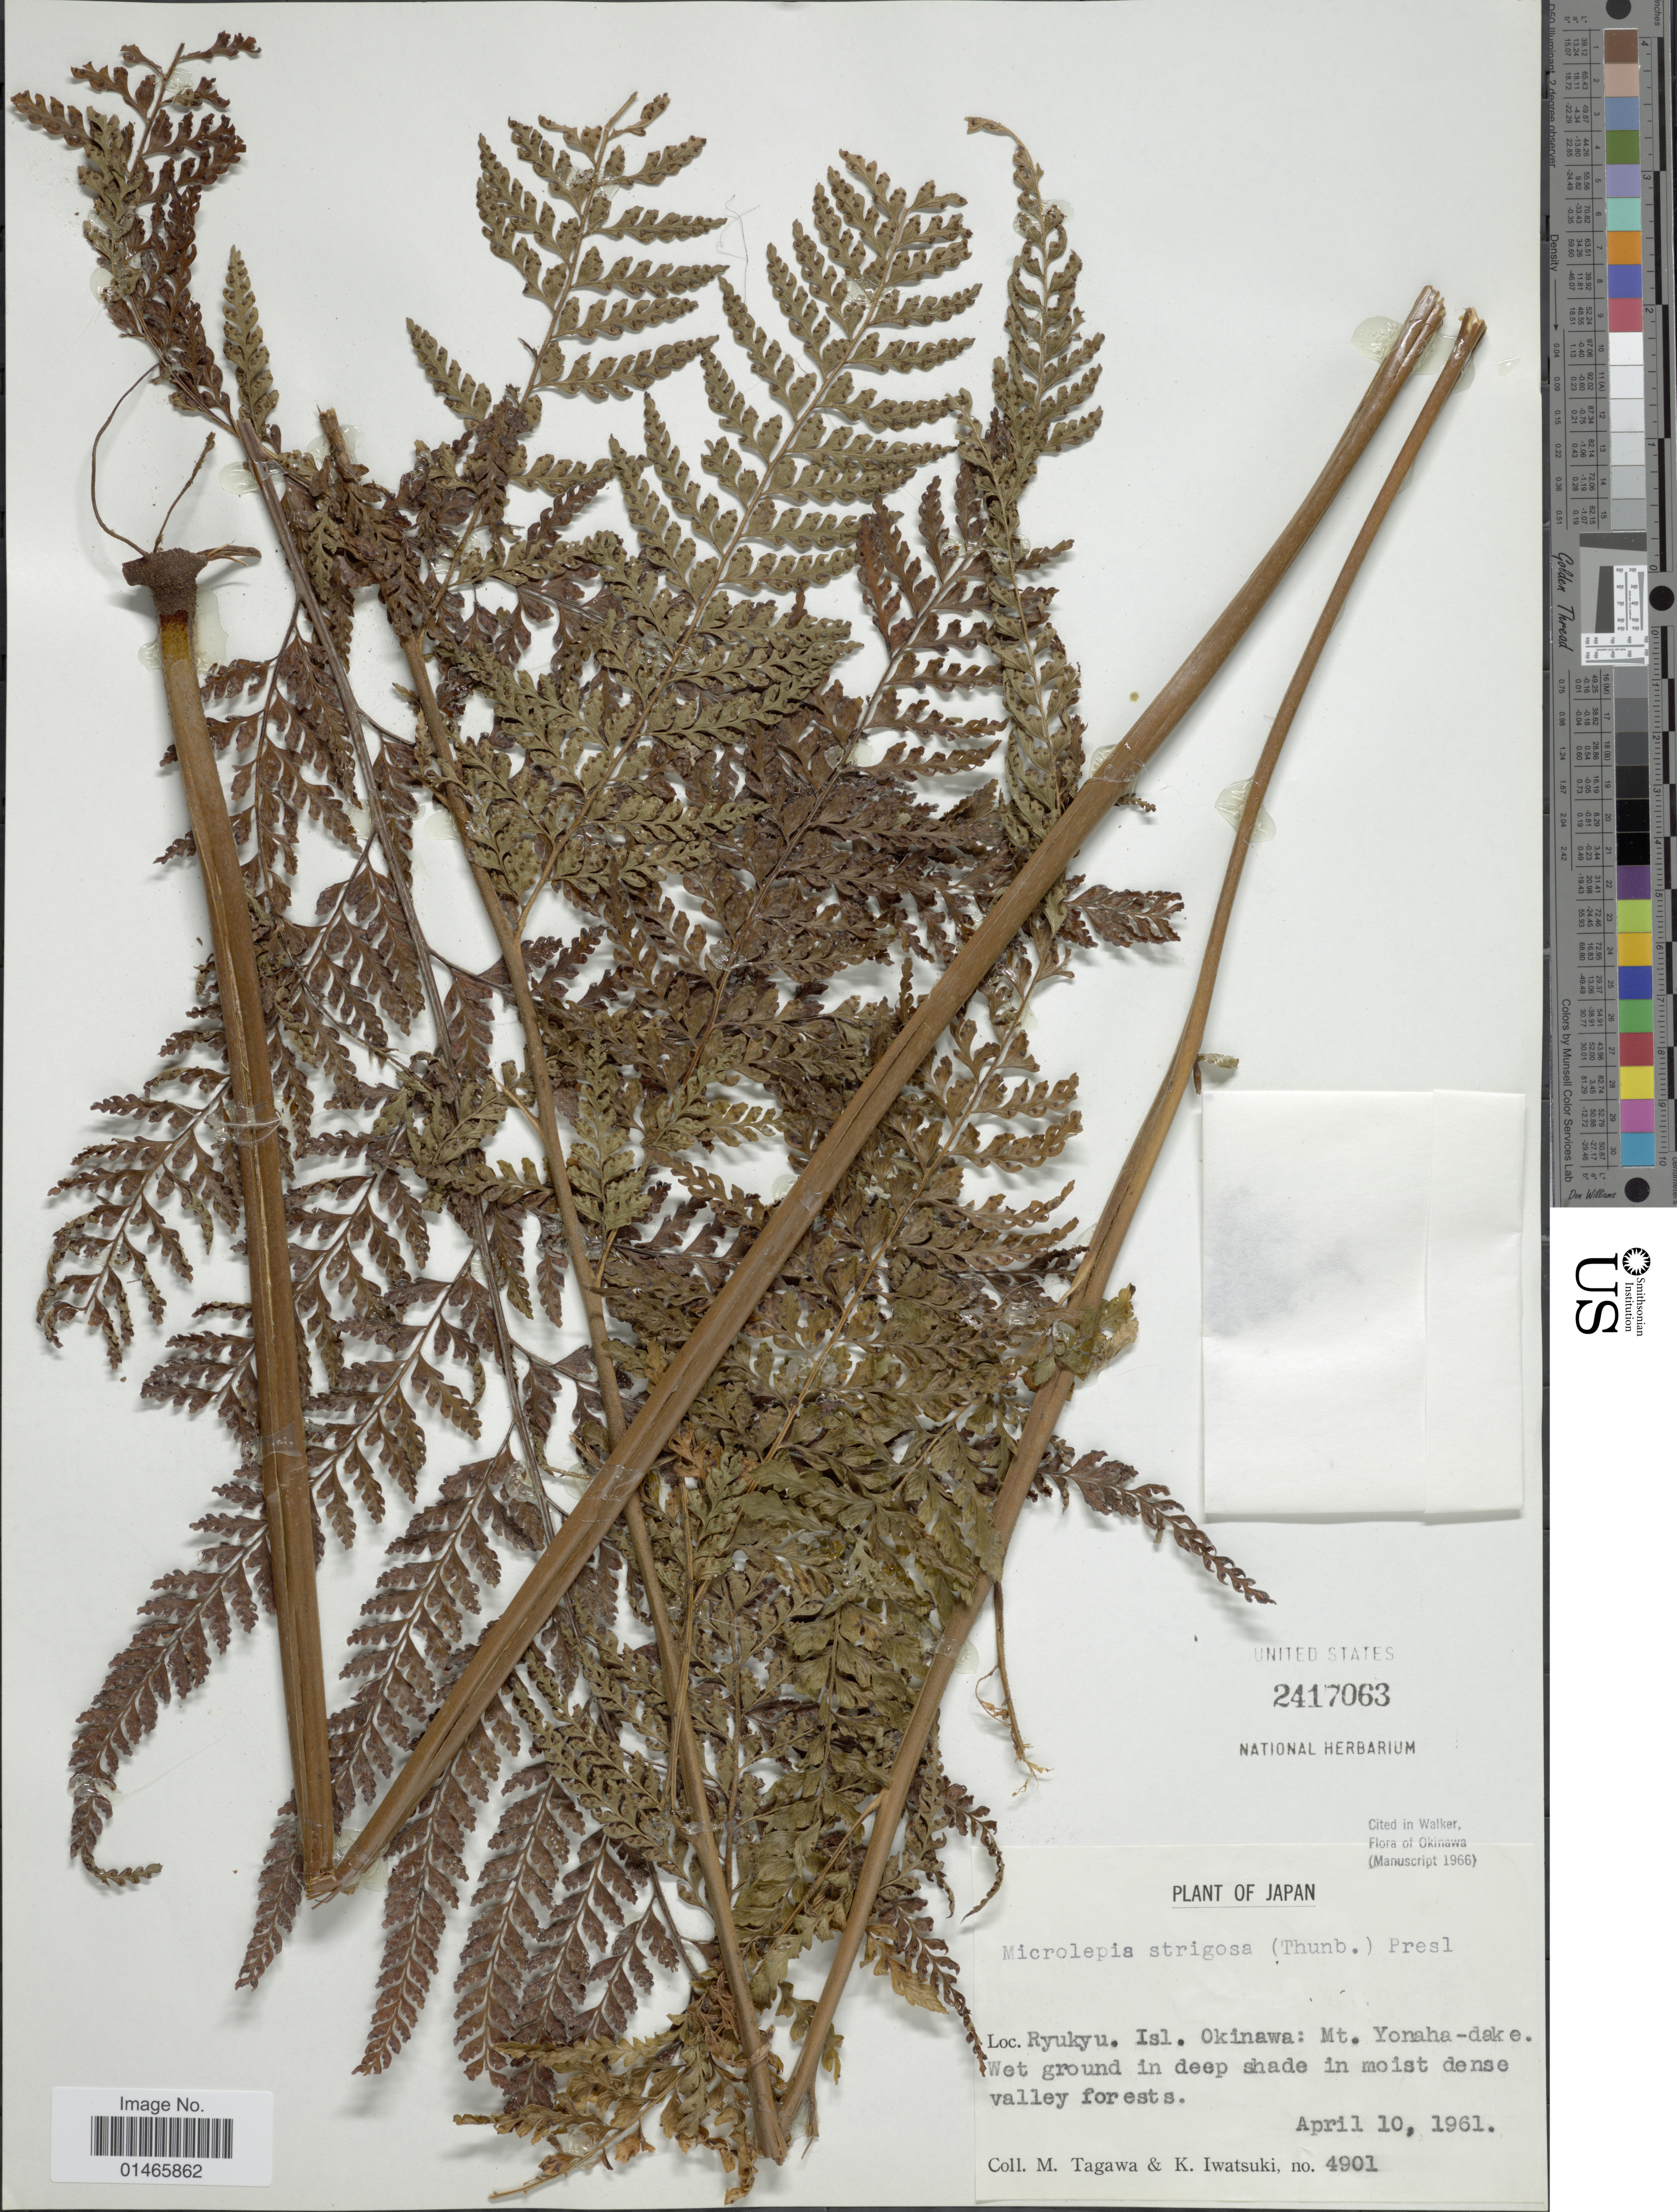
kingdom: Plantae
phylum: Tracheophyta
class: Polypodiopsida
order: Polypodiales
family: Dennstaedtiaceae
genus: Microlepia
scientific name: Microlepia strigosa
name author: (Thunb.) J. Presl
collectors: M. Tagawa & K. Iwatsuki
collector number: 4901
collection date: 1961-04-10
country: Japan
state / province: Okinawa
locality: Ryukyu, Isl. Okinawa: Mt. Yonaha-dake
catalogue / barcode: US 2417063